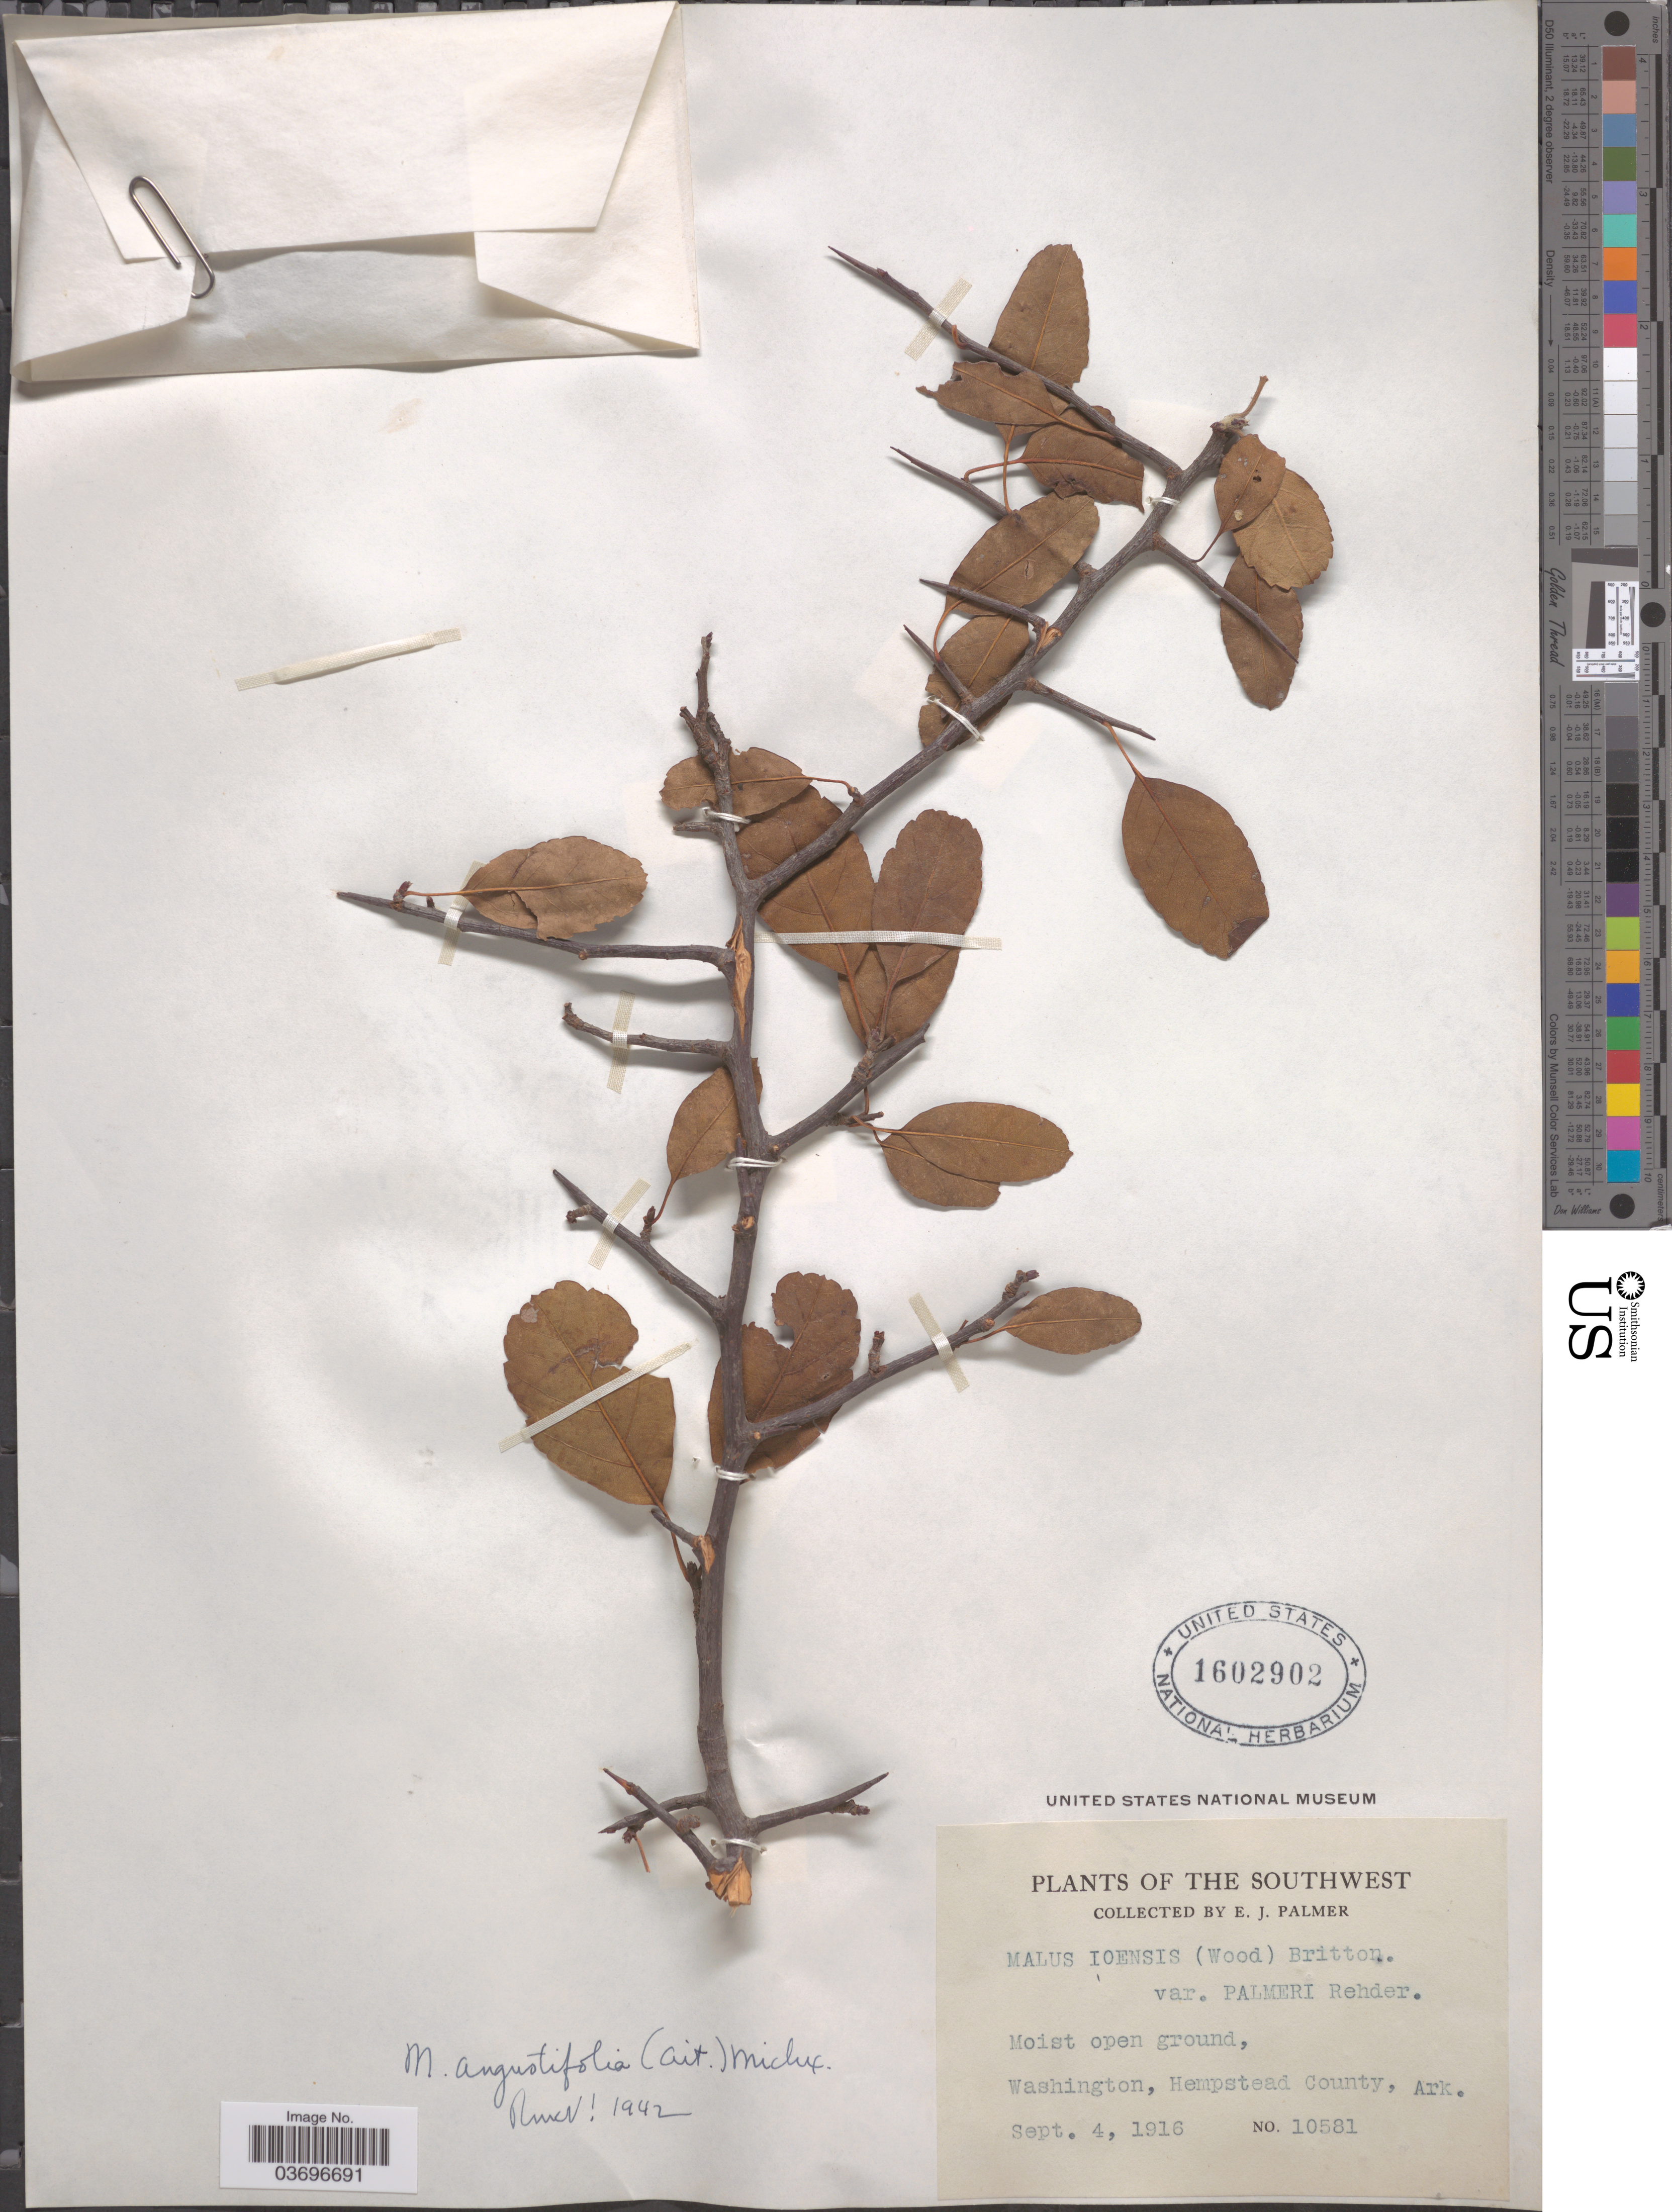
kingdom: Plantae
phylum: Tracheophyta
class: Magnoliopsida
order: Rosales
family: Rosaceae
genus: Malus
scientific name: Malus angustifolia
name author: (Aiton) Michx.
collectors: E. J. Palmer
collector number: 10581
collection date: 1916-09-04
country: United States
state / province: Arkansas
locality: The Southwest. Washington, Hempstead County.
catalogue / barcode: US 1602902